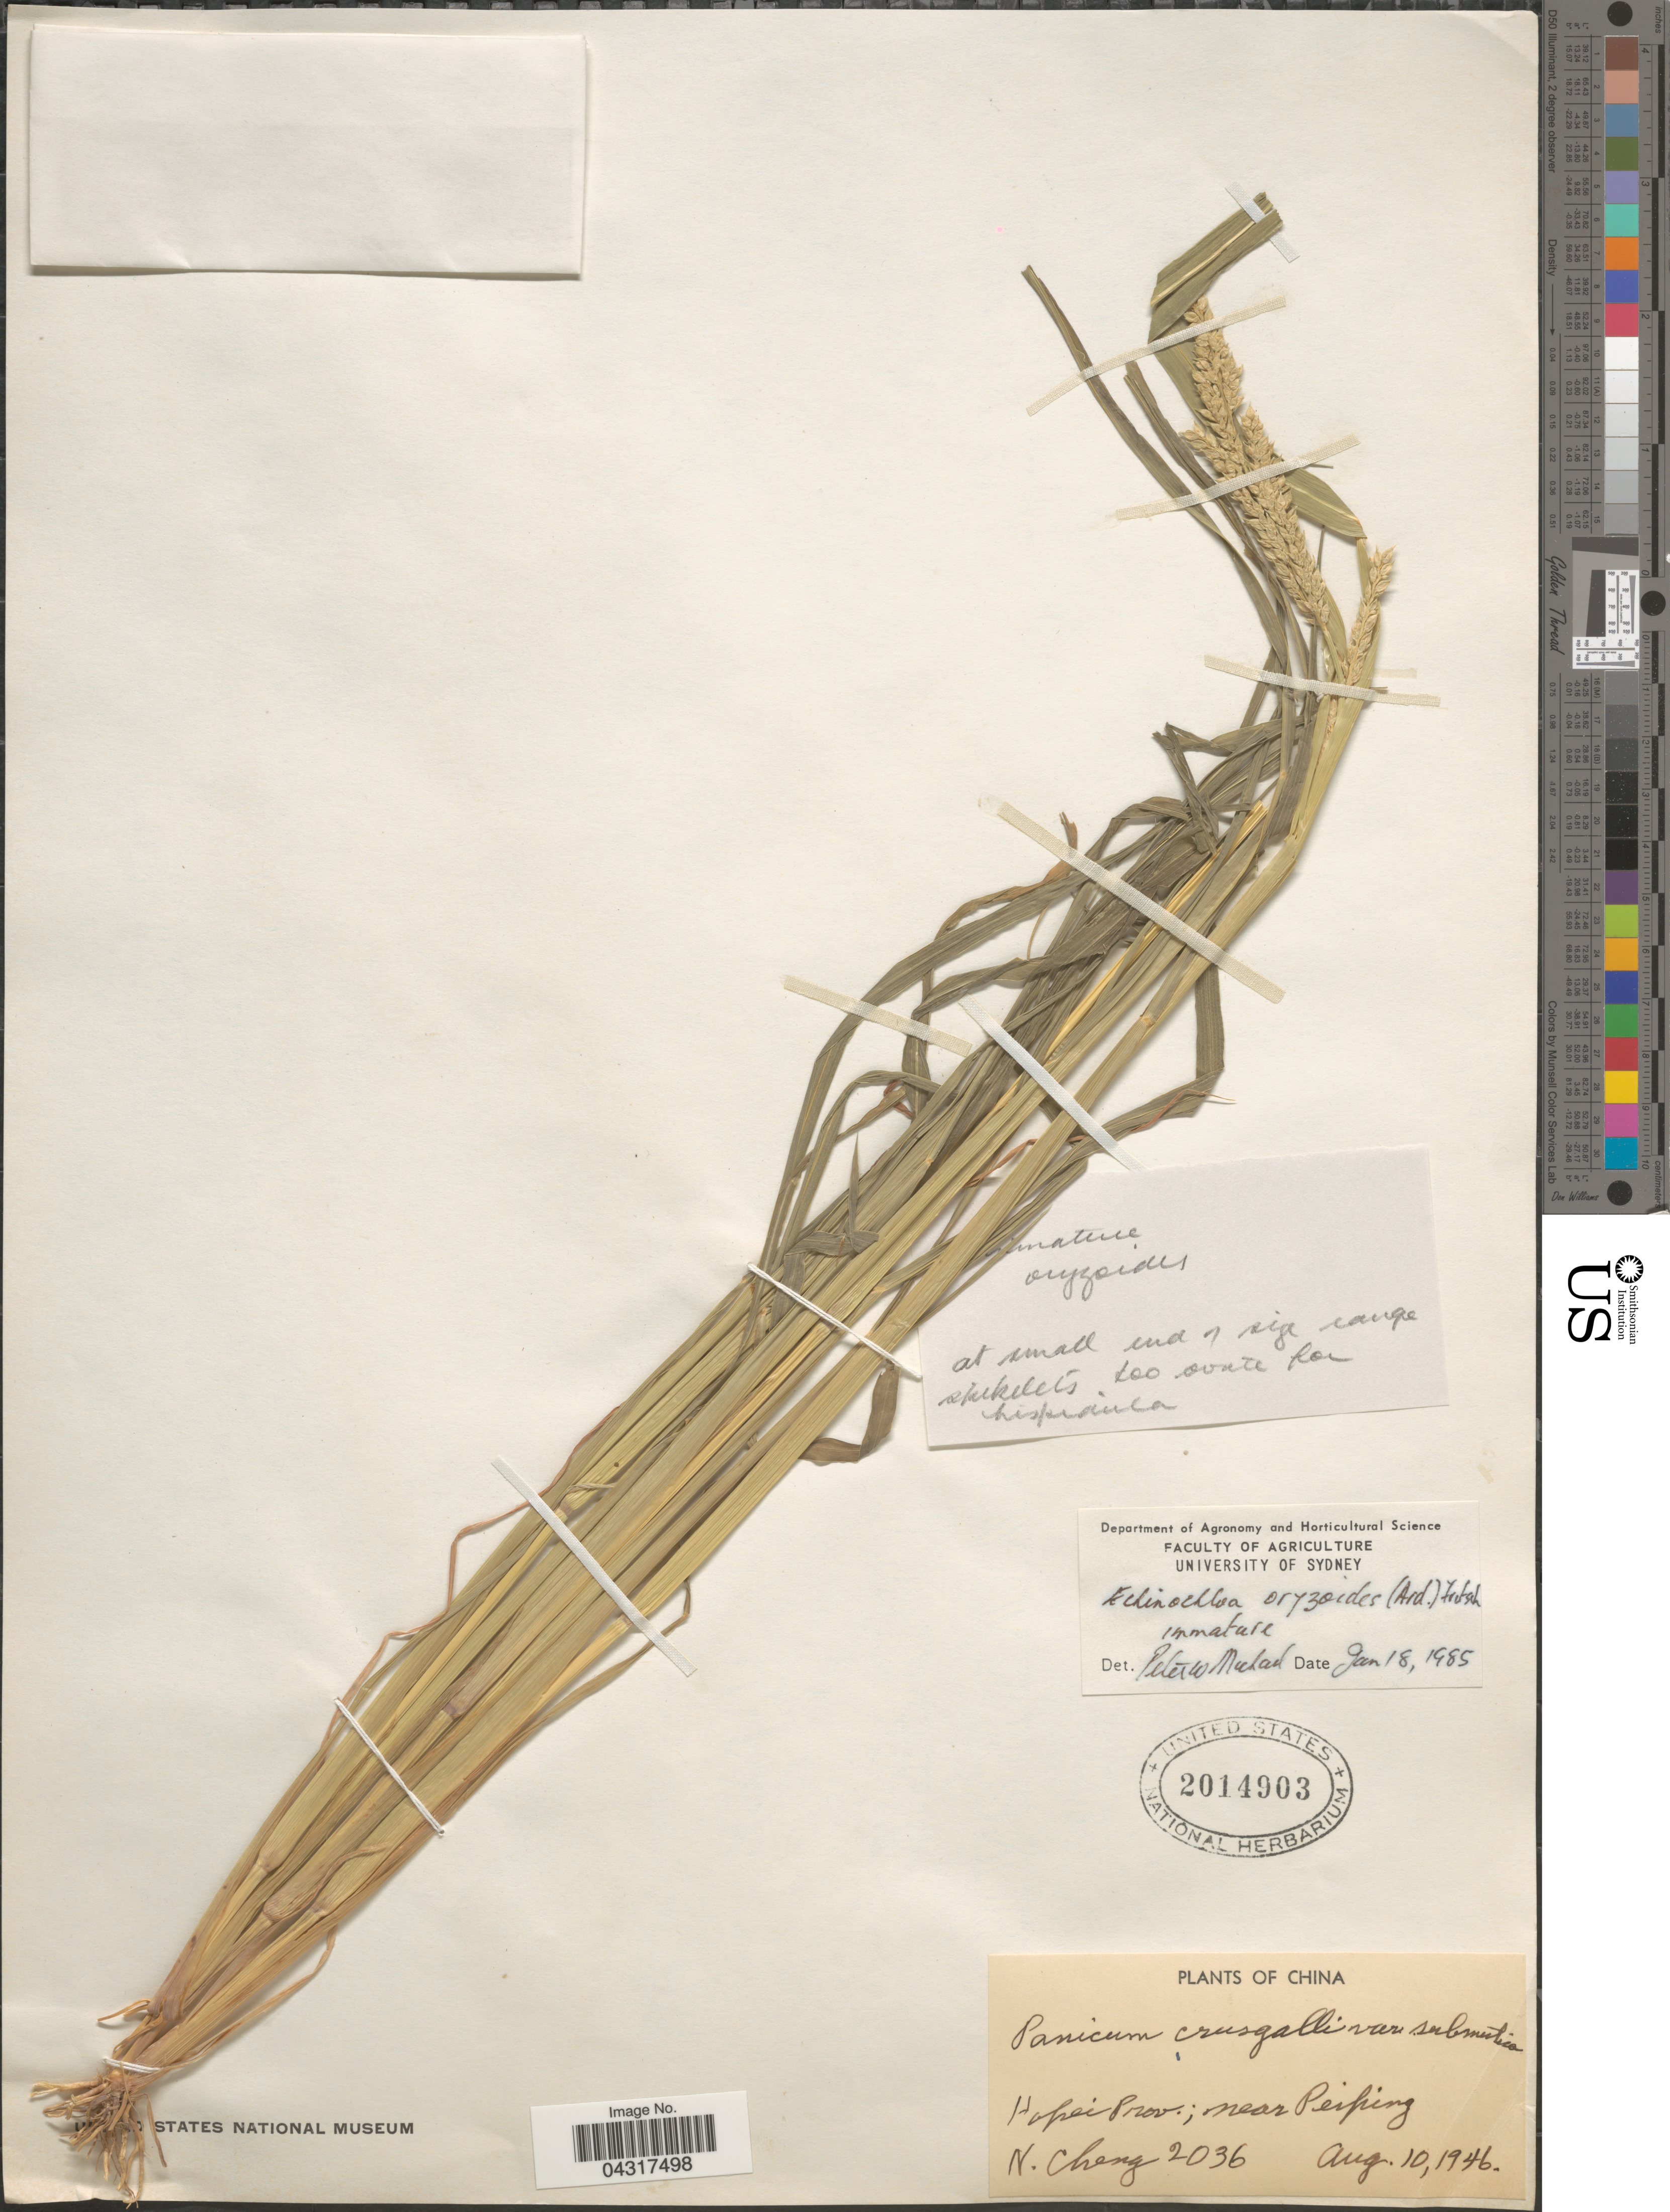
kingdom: Plantae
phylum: Tracheophyta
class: Liliopsida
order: Poales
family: Poaceae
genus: Echinochloa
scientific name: Echinochloa oryzoides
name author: (Ard.) Fritsch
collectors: N. Cheng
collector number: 2036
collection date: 1946-08-10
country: China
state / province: Hubei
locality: Hopei Prov.; near Peiping.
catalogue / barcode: US 2014903